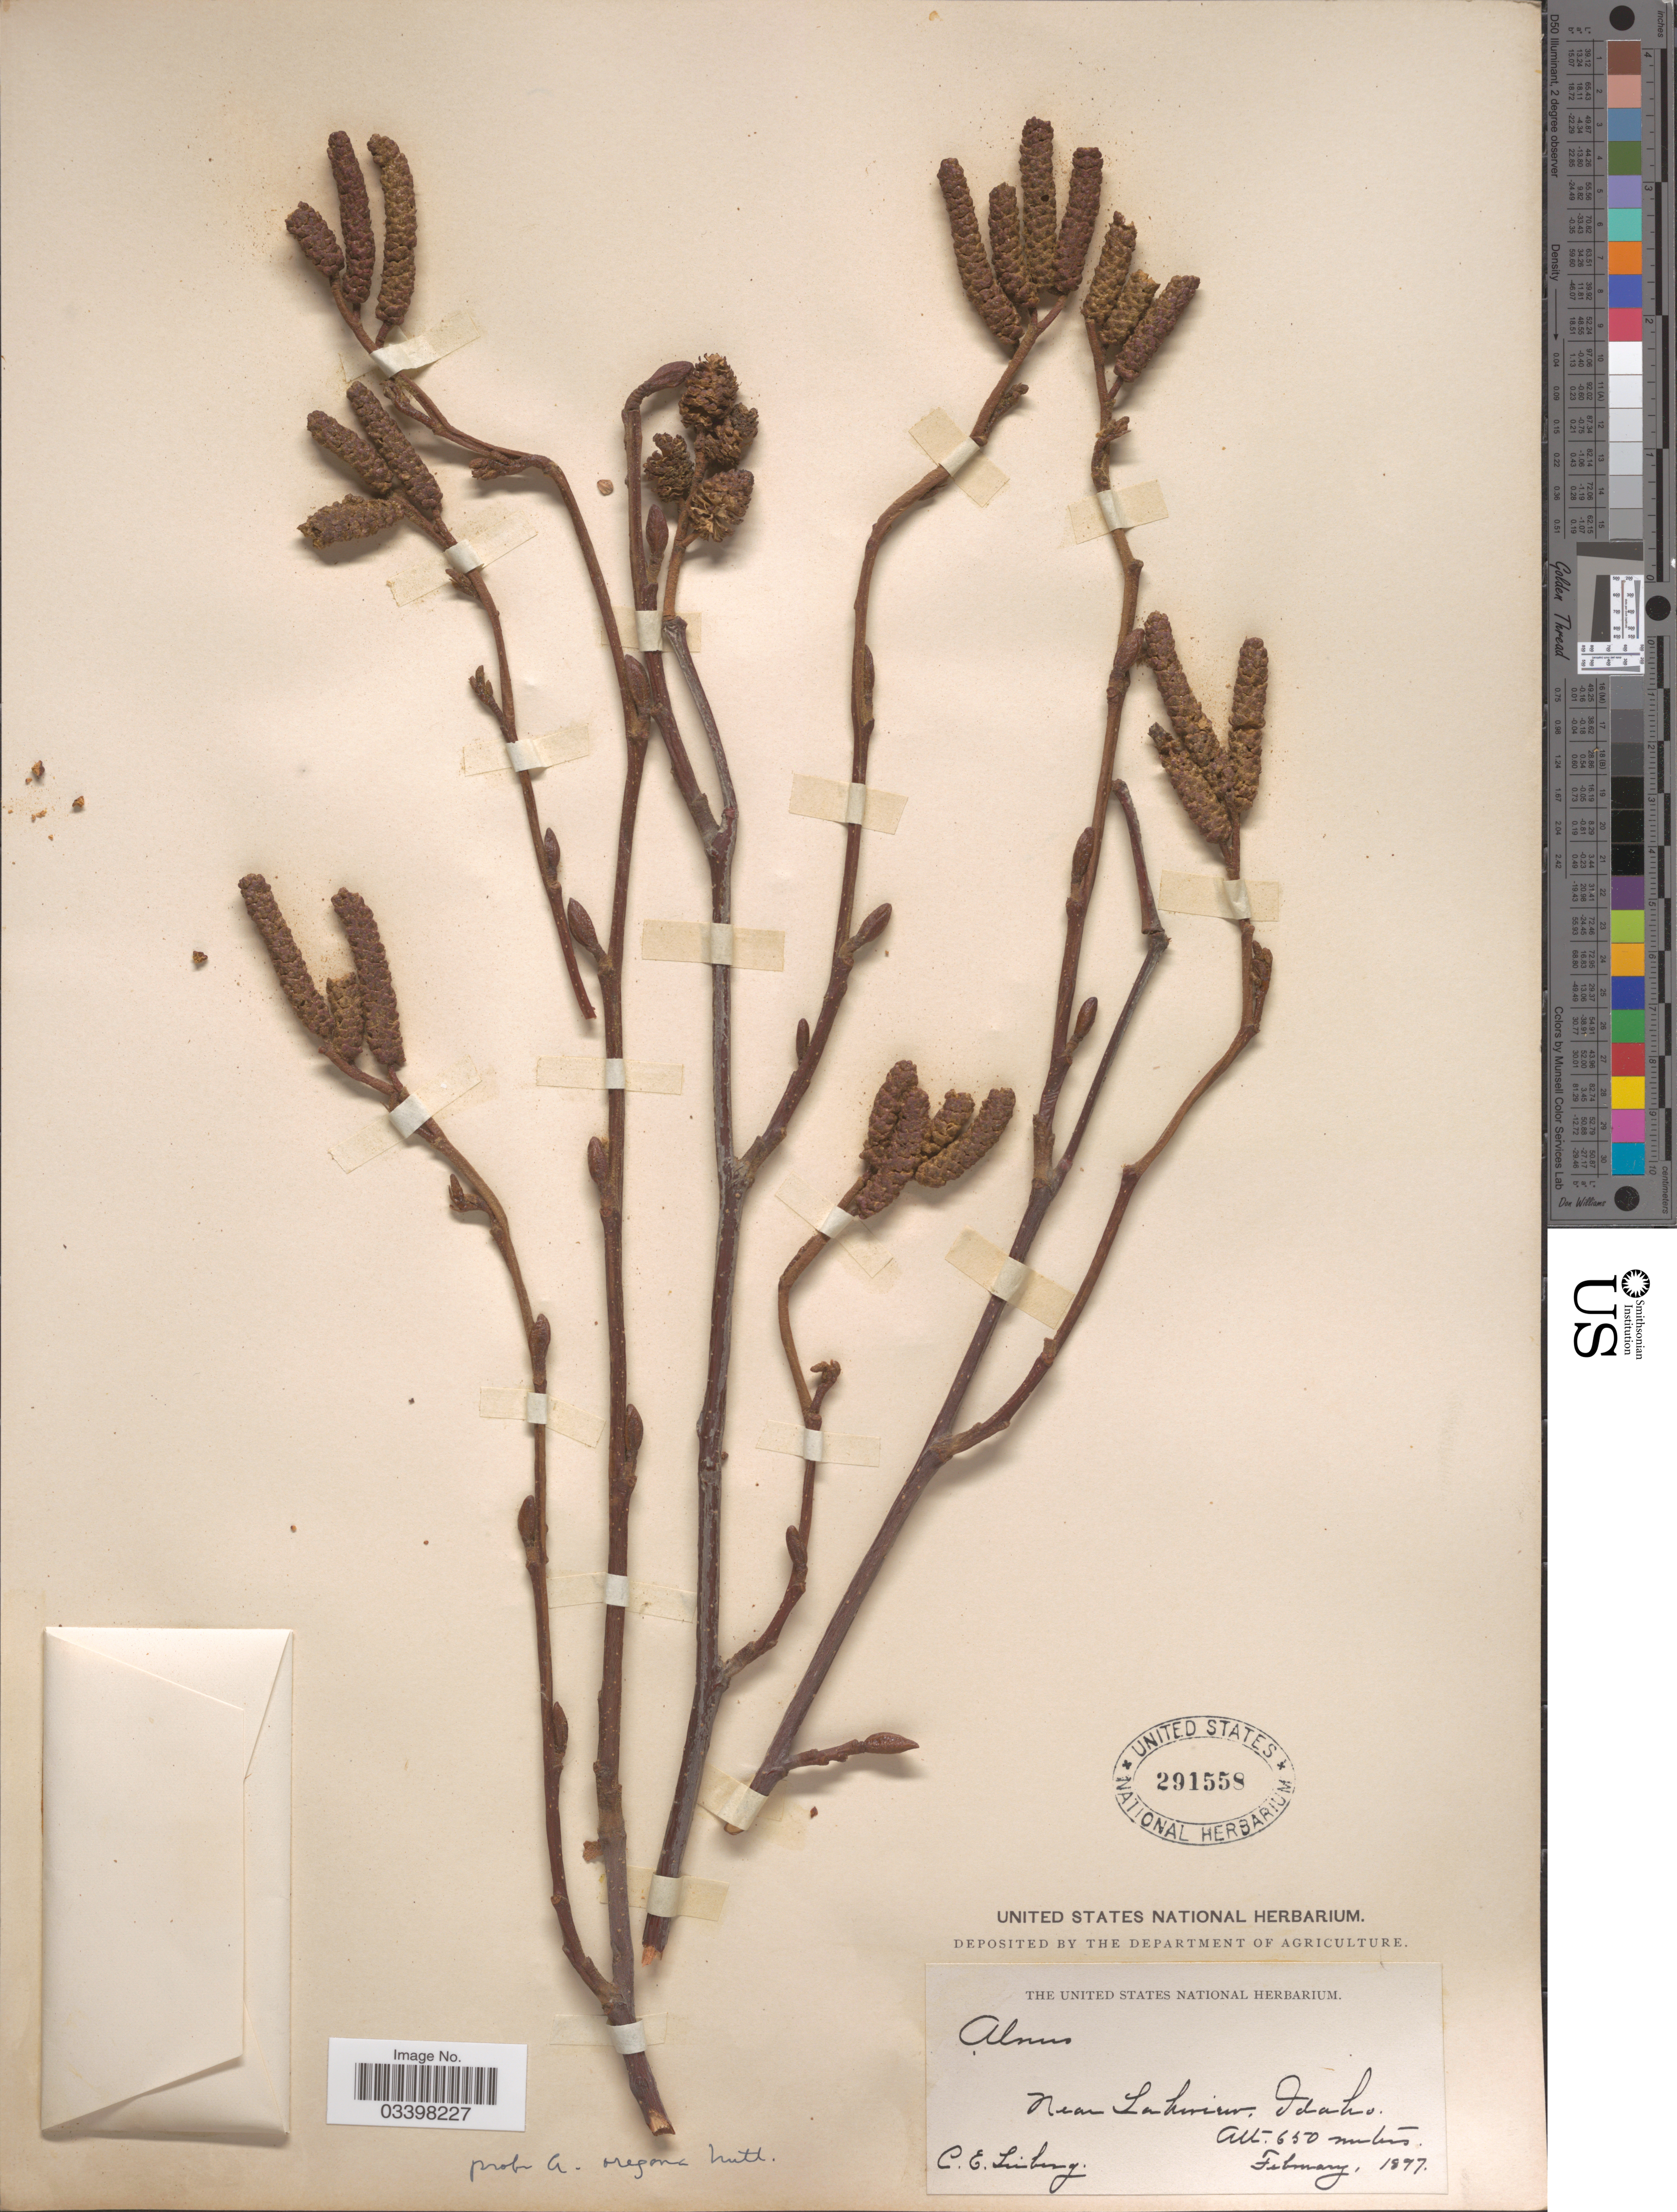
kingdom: Plantae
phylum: Tracheophyta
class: Magnoliopsida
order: Fagales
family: Betulaceae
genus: Alnus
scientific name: Alnus rubra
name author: Bong.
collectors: C. Leiberg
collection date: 1897-02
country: United States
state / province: Idaho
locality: Near Lakeview.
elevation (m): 650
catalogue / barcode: US 291558